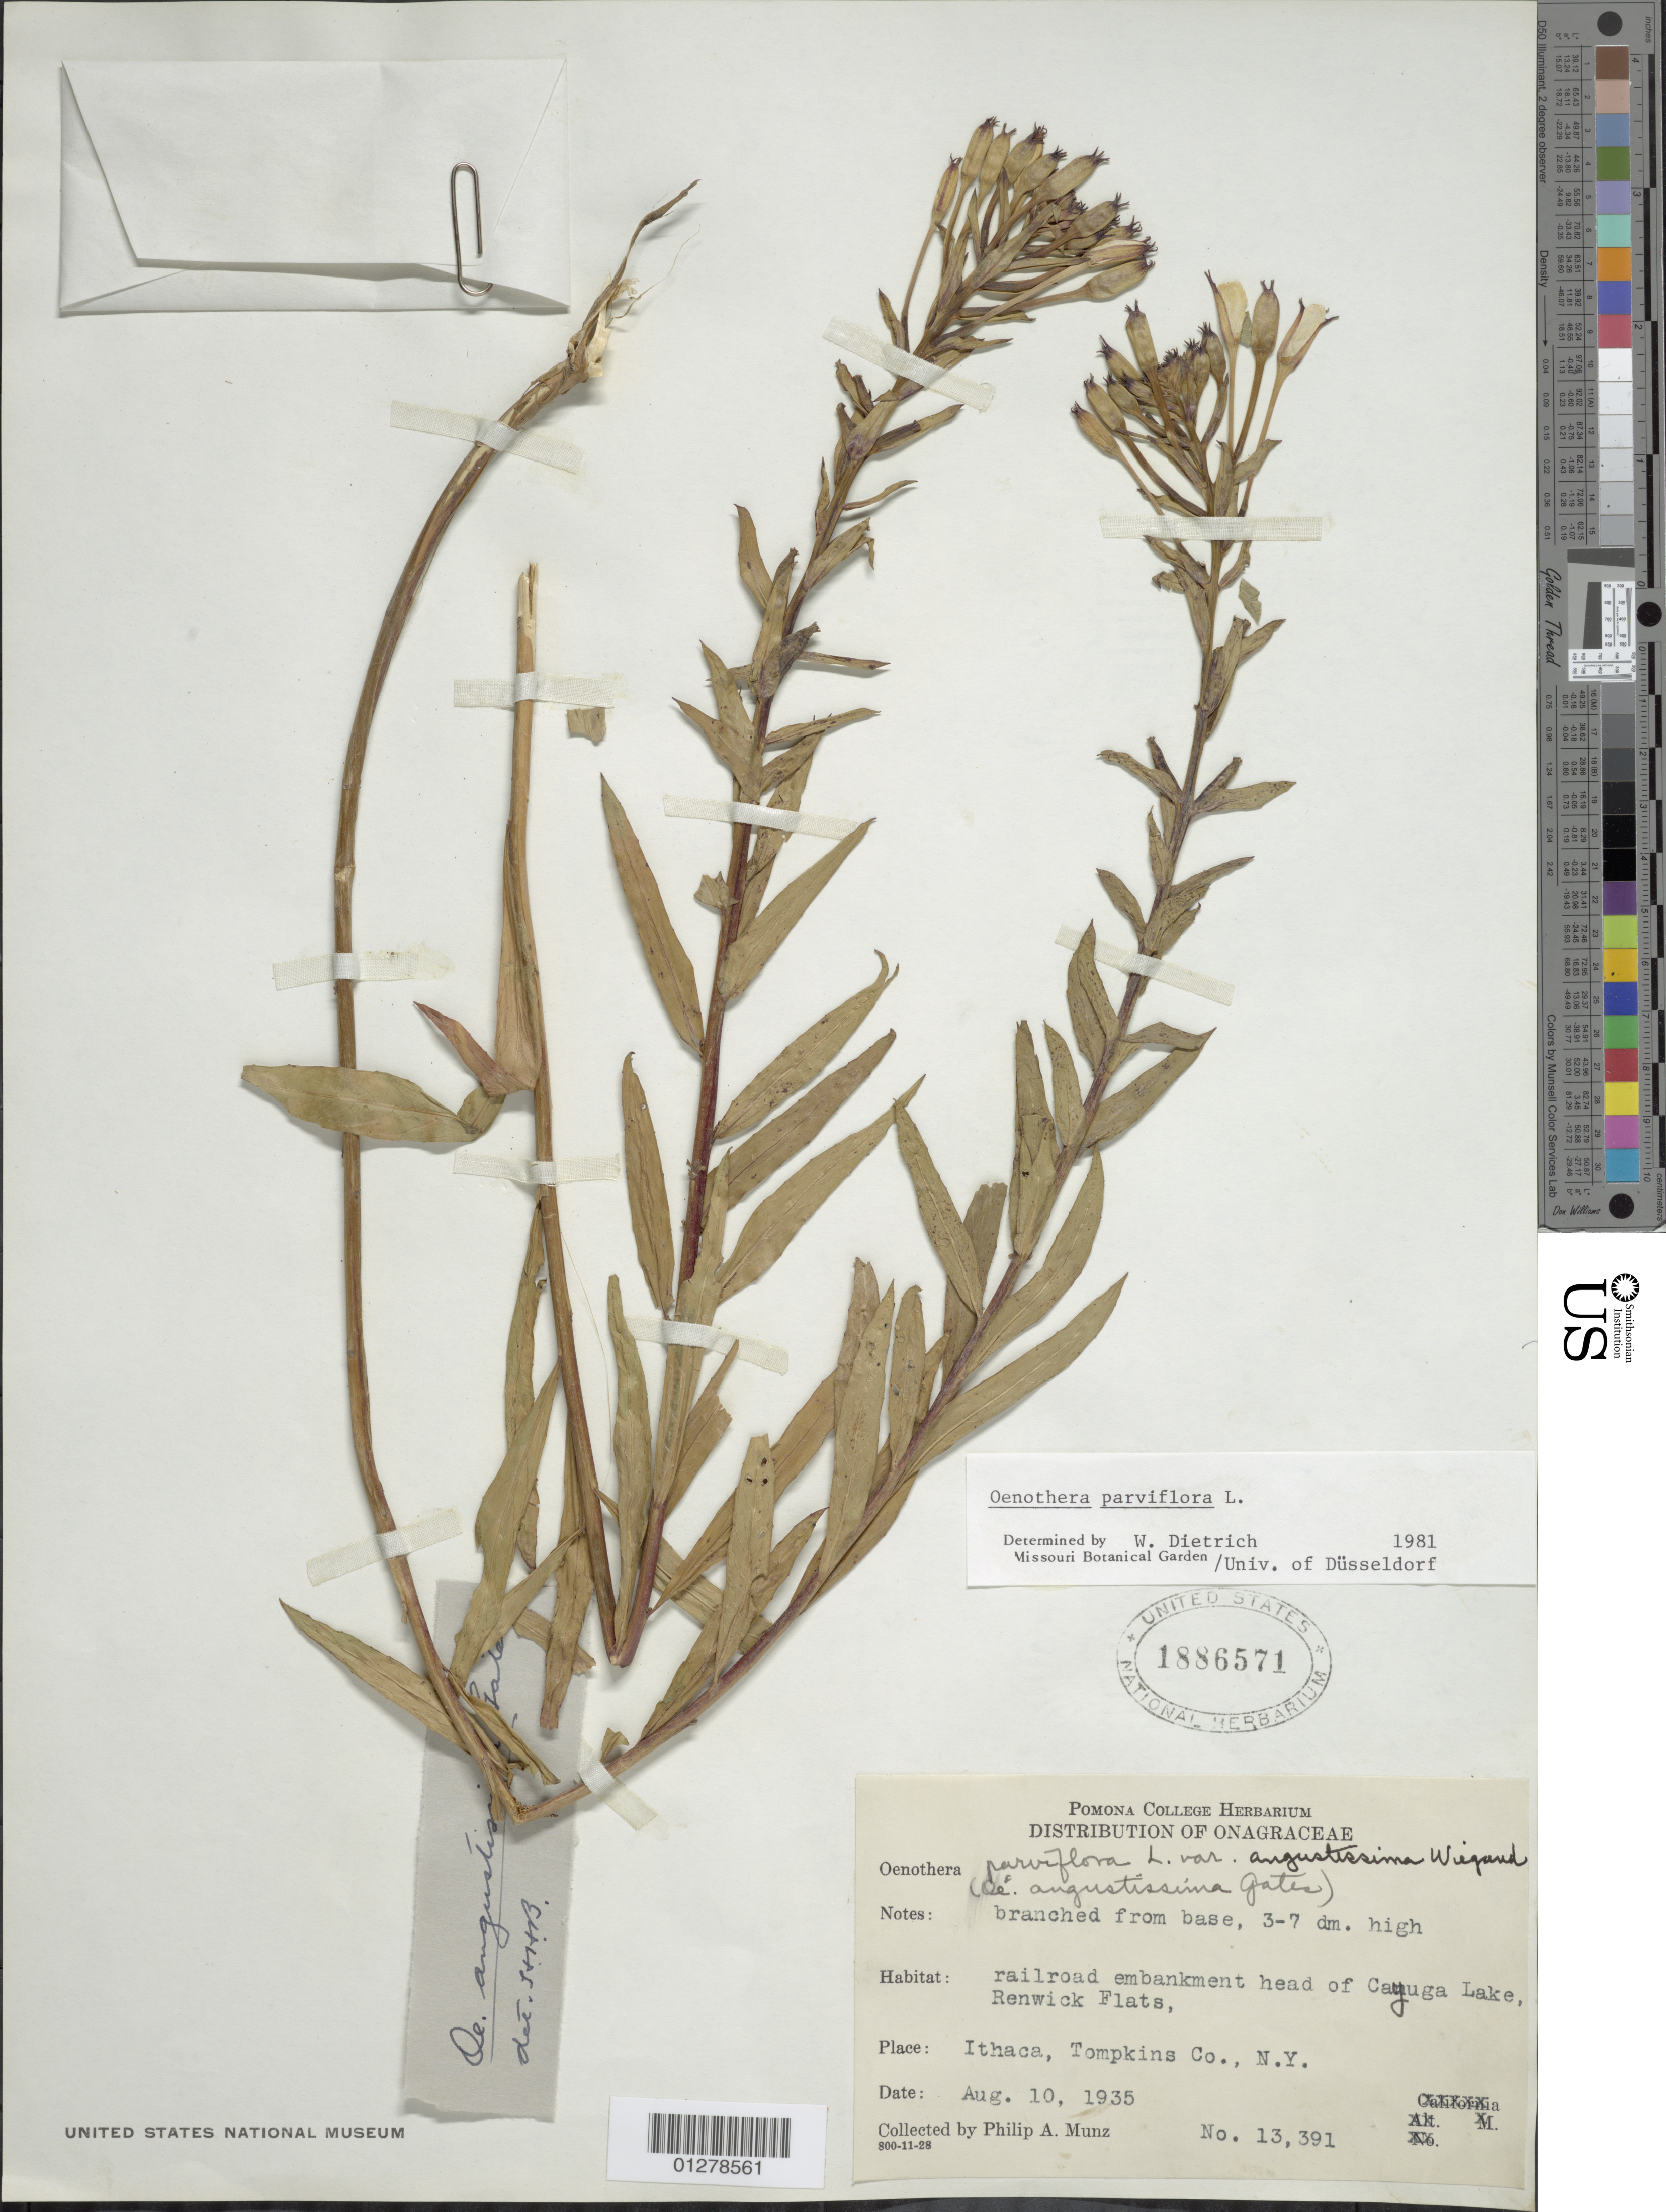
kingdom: Plantae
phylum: Tracheophyta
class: Magnoliopsida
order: Myrtales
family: Onagraceae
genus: Oenothera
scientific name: Oenothera parviflora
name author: L.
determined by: Munz, Philip A.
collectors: P. A. Munz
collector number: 13,391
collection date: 1935-08-10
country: United States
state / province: New York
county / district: Tompkins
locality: Ithaca. Cayuga Lake, Renwick Flats.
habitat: railroad embankment.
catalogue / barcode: US 1886571